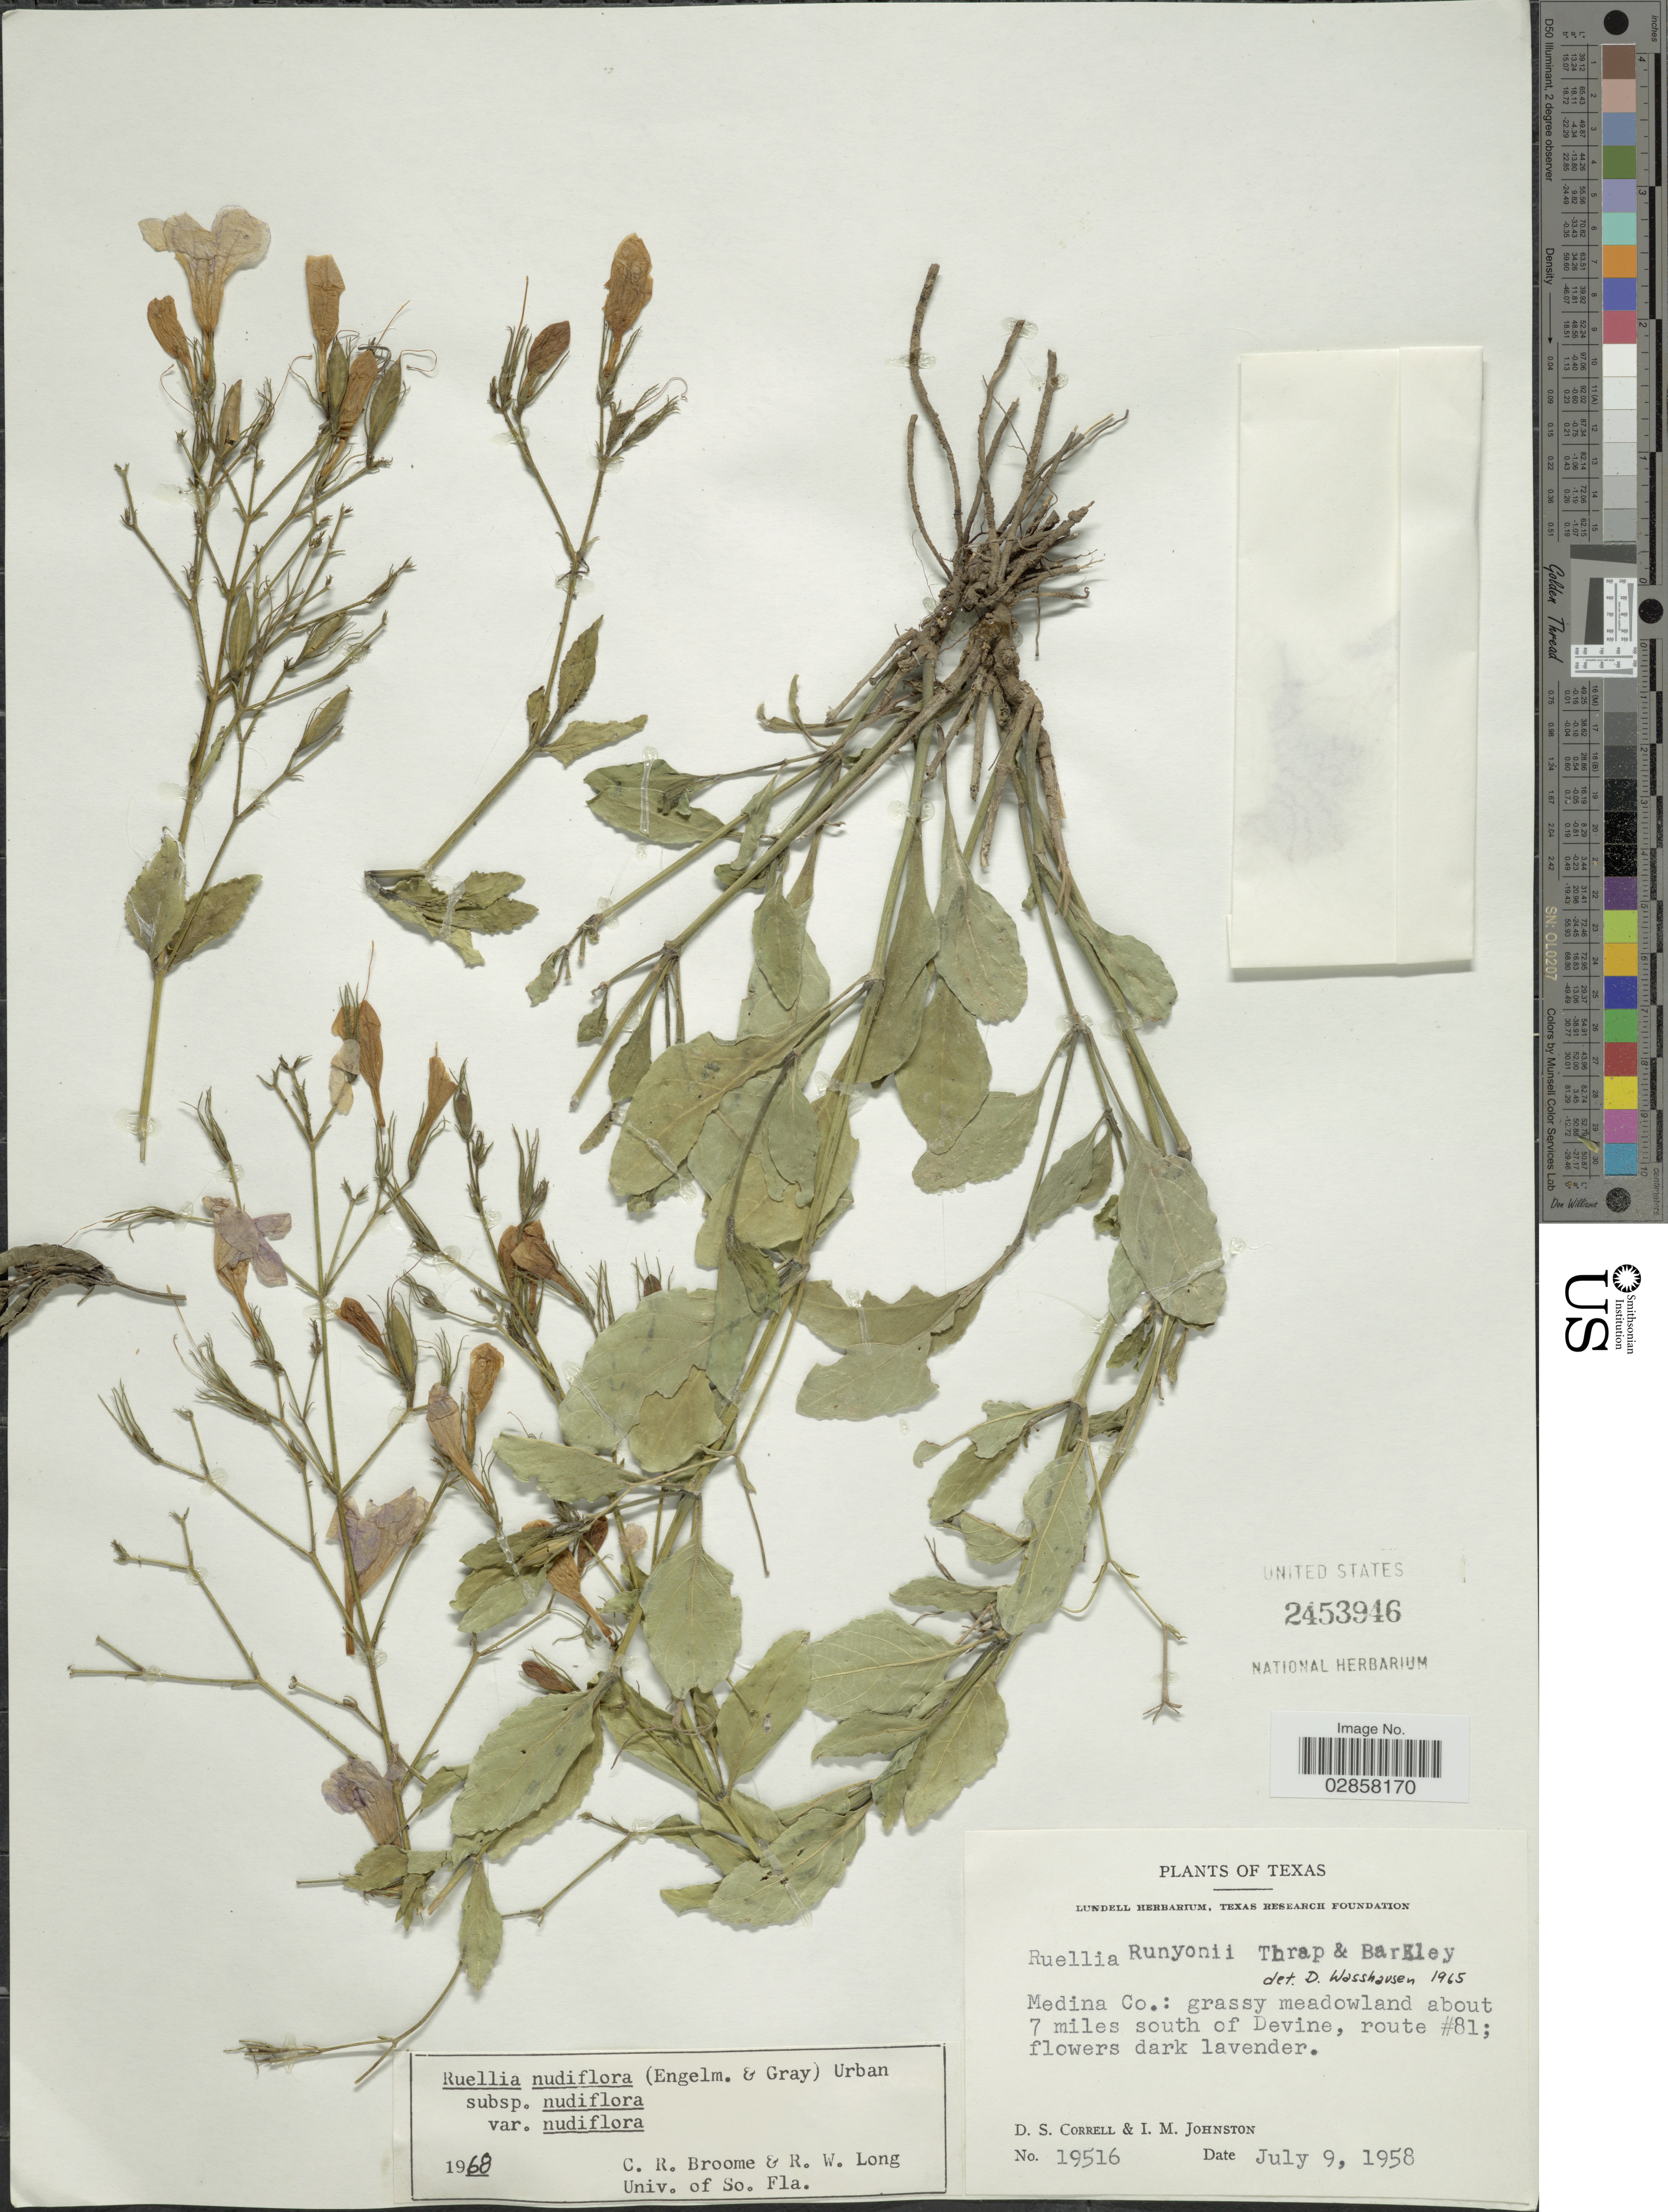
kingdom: Plantae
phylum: Tracheophyta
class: Magnoliopsida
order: Lamiales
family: Acanthaceae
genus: Ruellia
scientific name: Ruellia runyonii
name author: Tharp & F.A. Barkley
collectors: D. S. Correll & I.M. Johnston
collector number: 19516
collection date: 1958-07-09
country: United States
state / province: Texas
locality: Medina Co.: grassy meadowland about 7 miles south of Devine, route #81.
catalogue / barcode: US 2453946